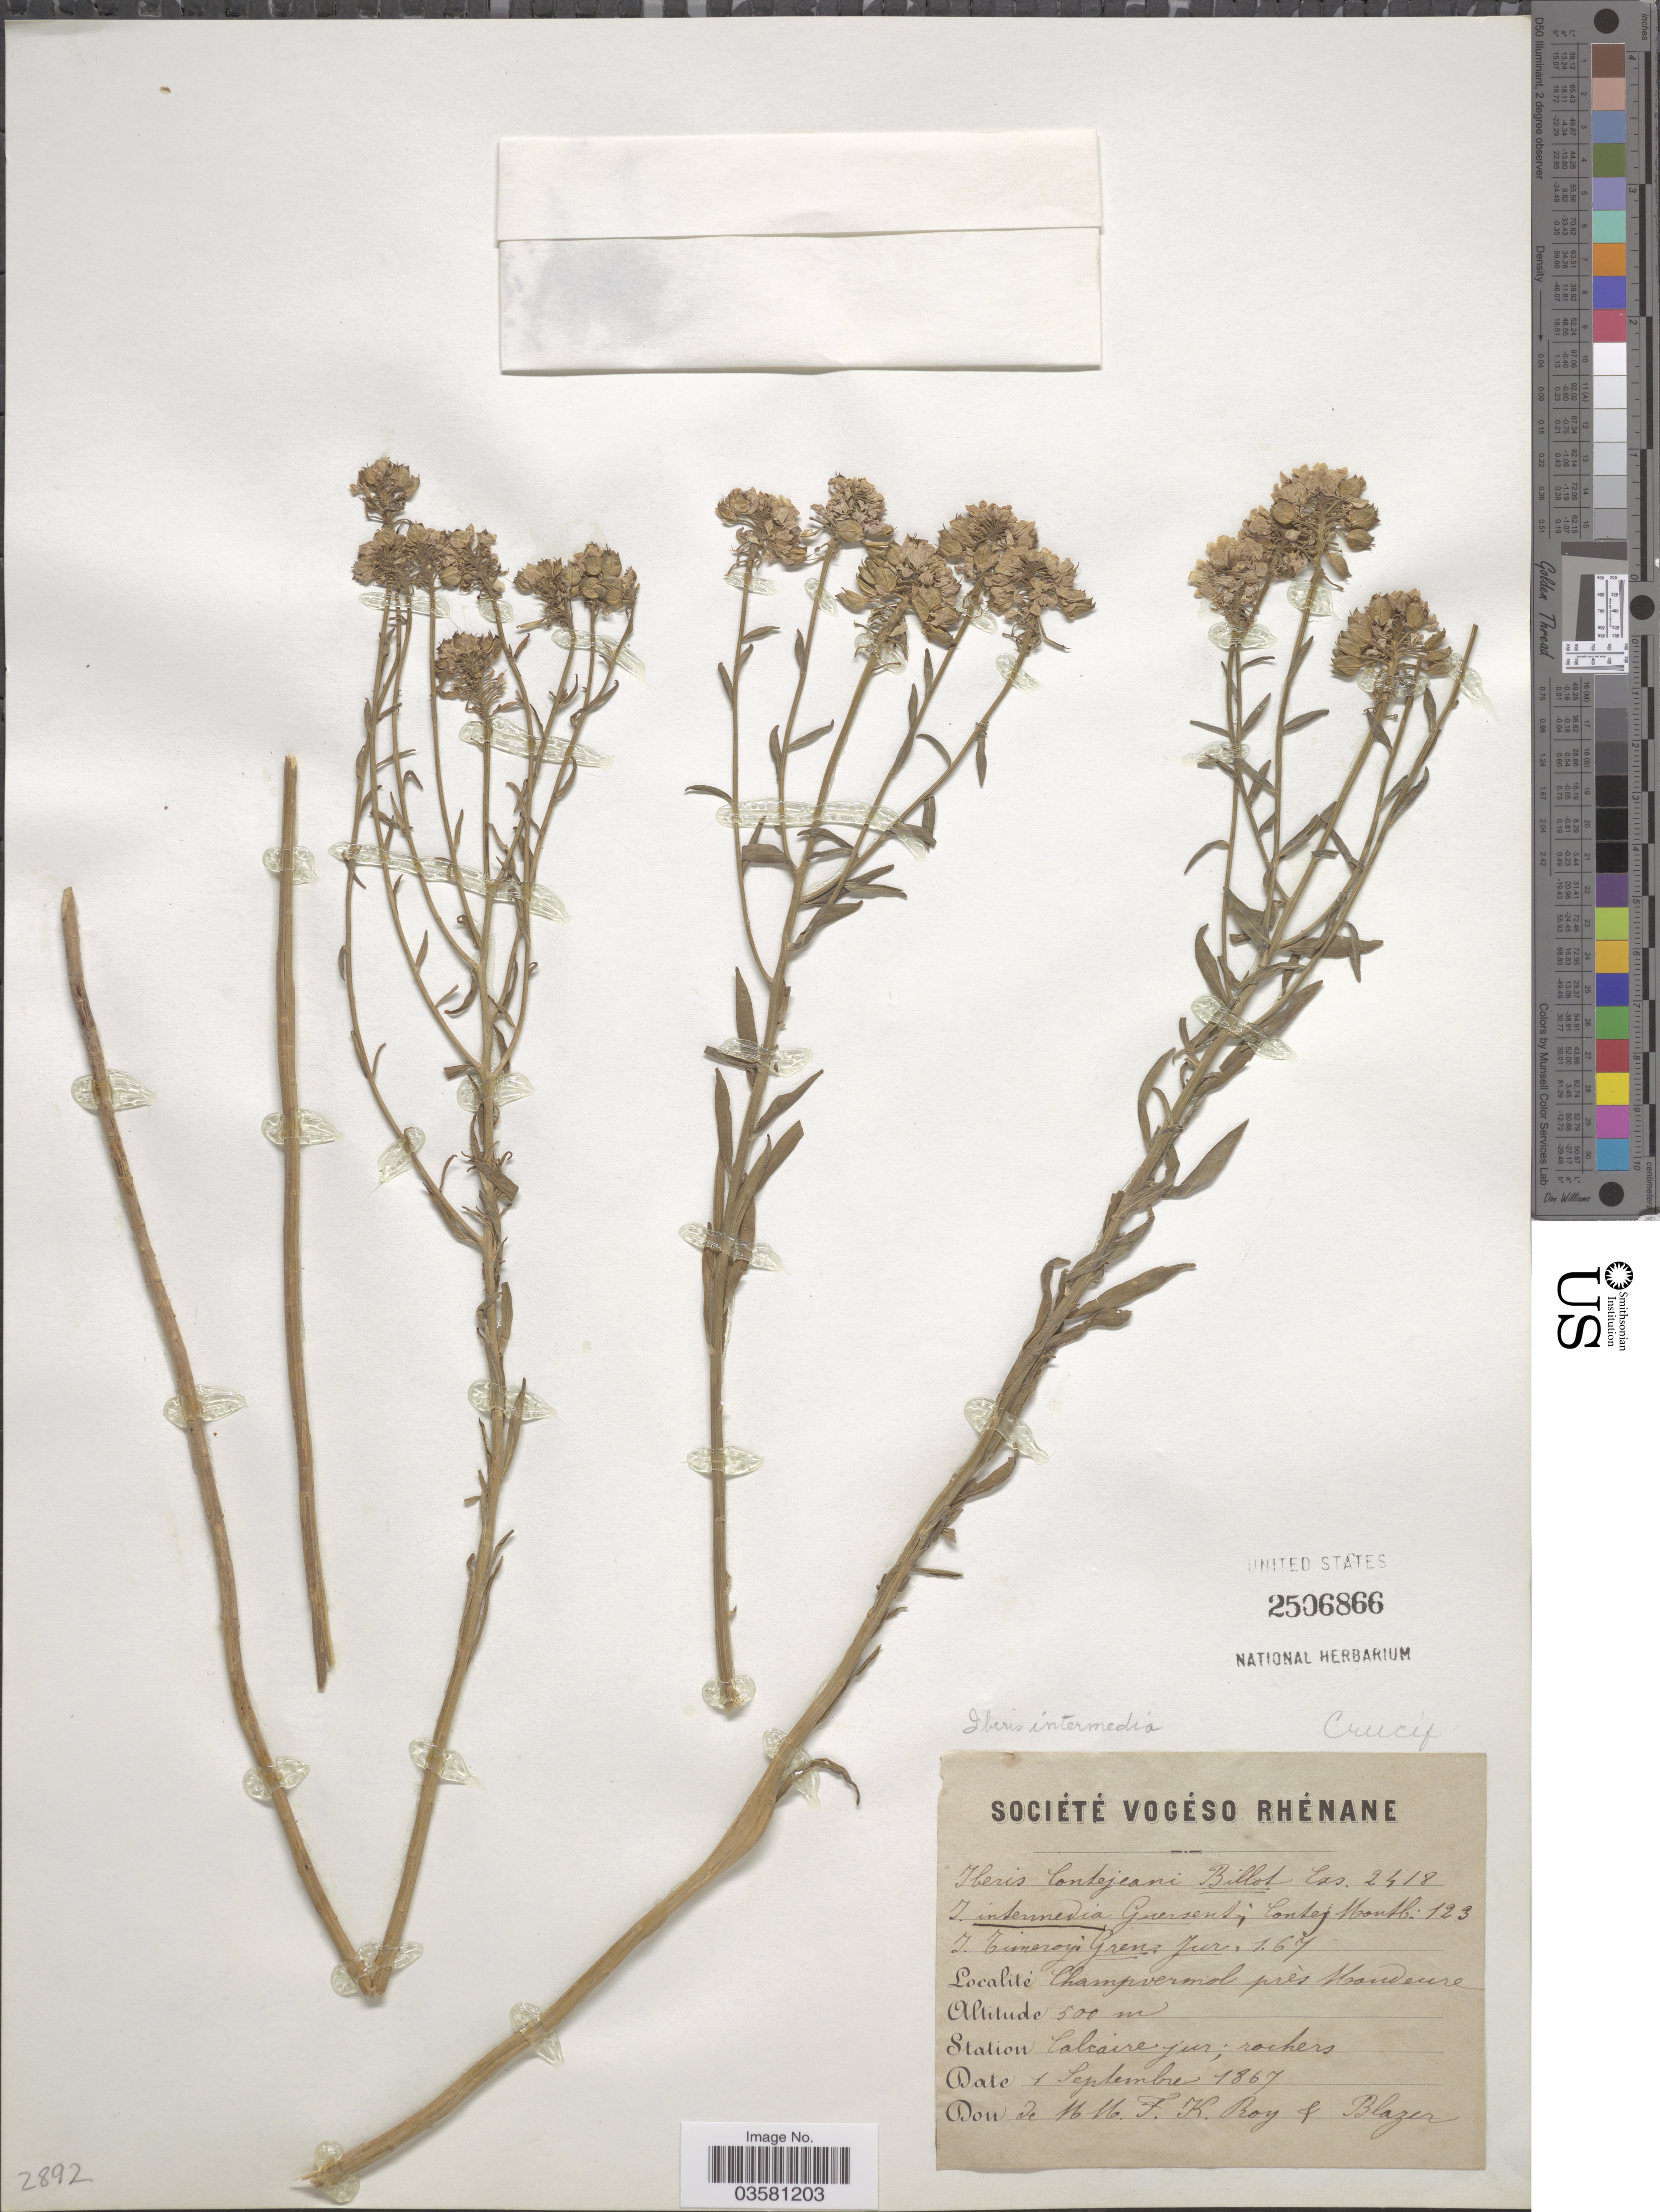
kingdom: Plantae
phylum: Tracheophyta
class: Magnoliopsida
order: Brassicales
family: Brassicaceae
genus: Iberis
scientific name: Iberis intermedia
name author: Guers.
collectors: Billot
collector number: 2418?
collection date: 1867-09-01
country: France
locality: Champvermol près Mandeure.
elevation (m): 500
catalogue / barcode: US 2506866